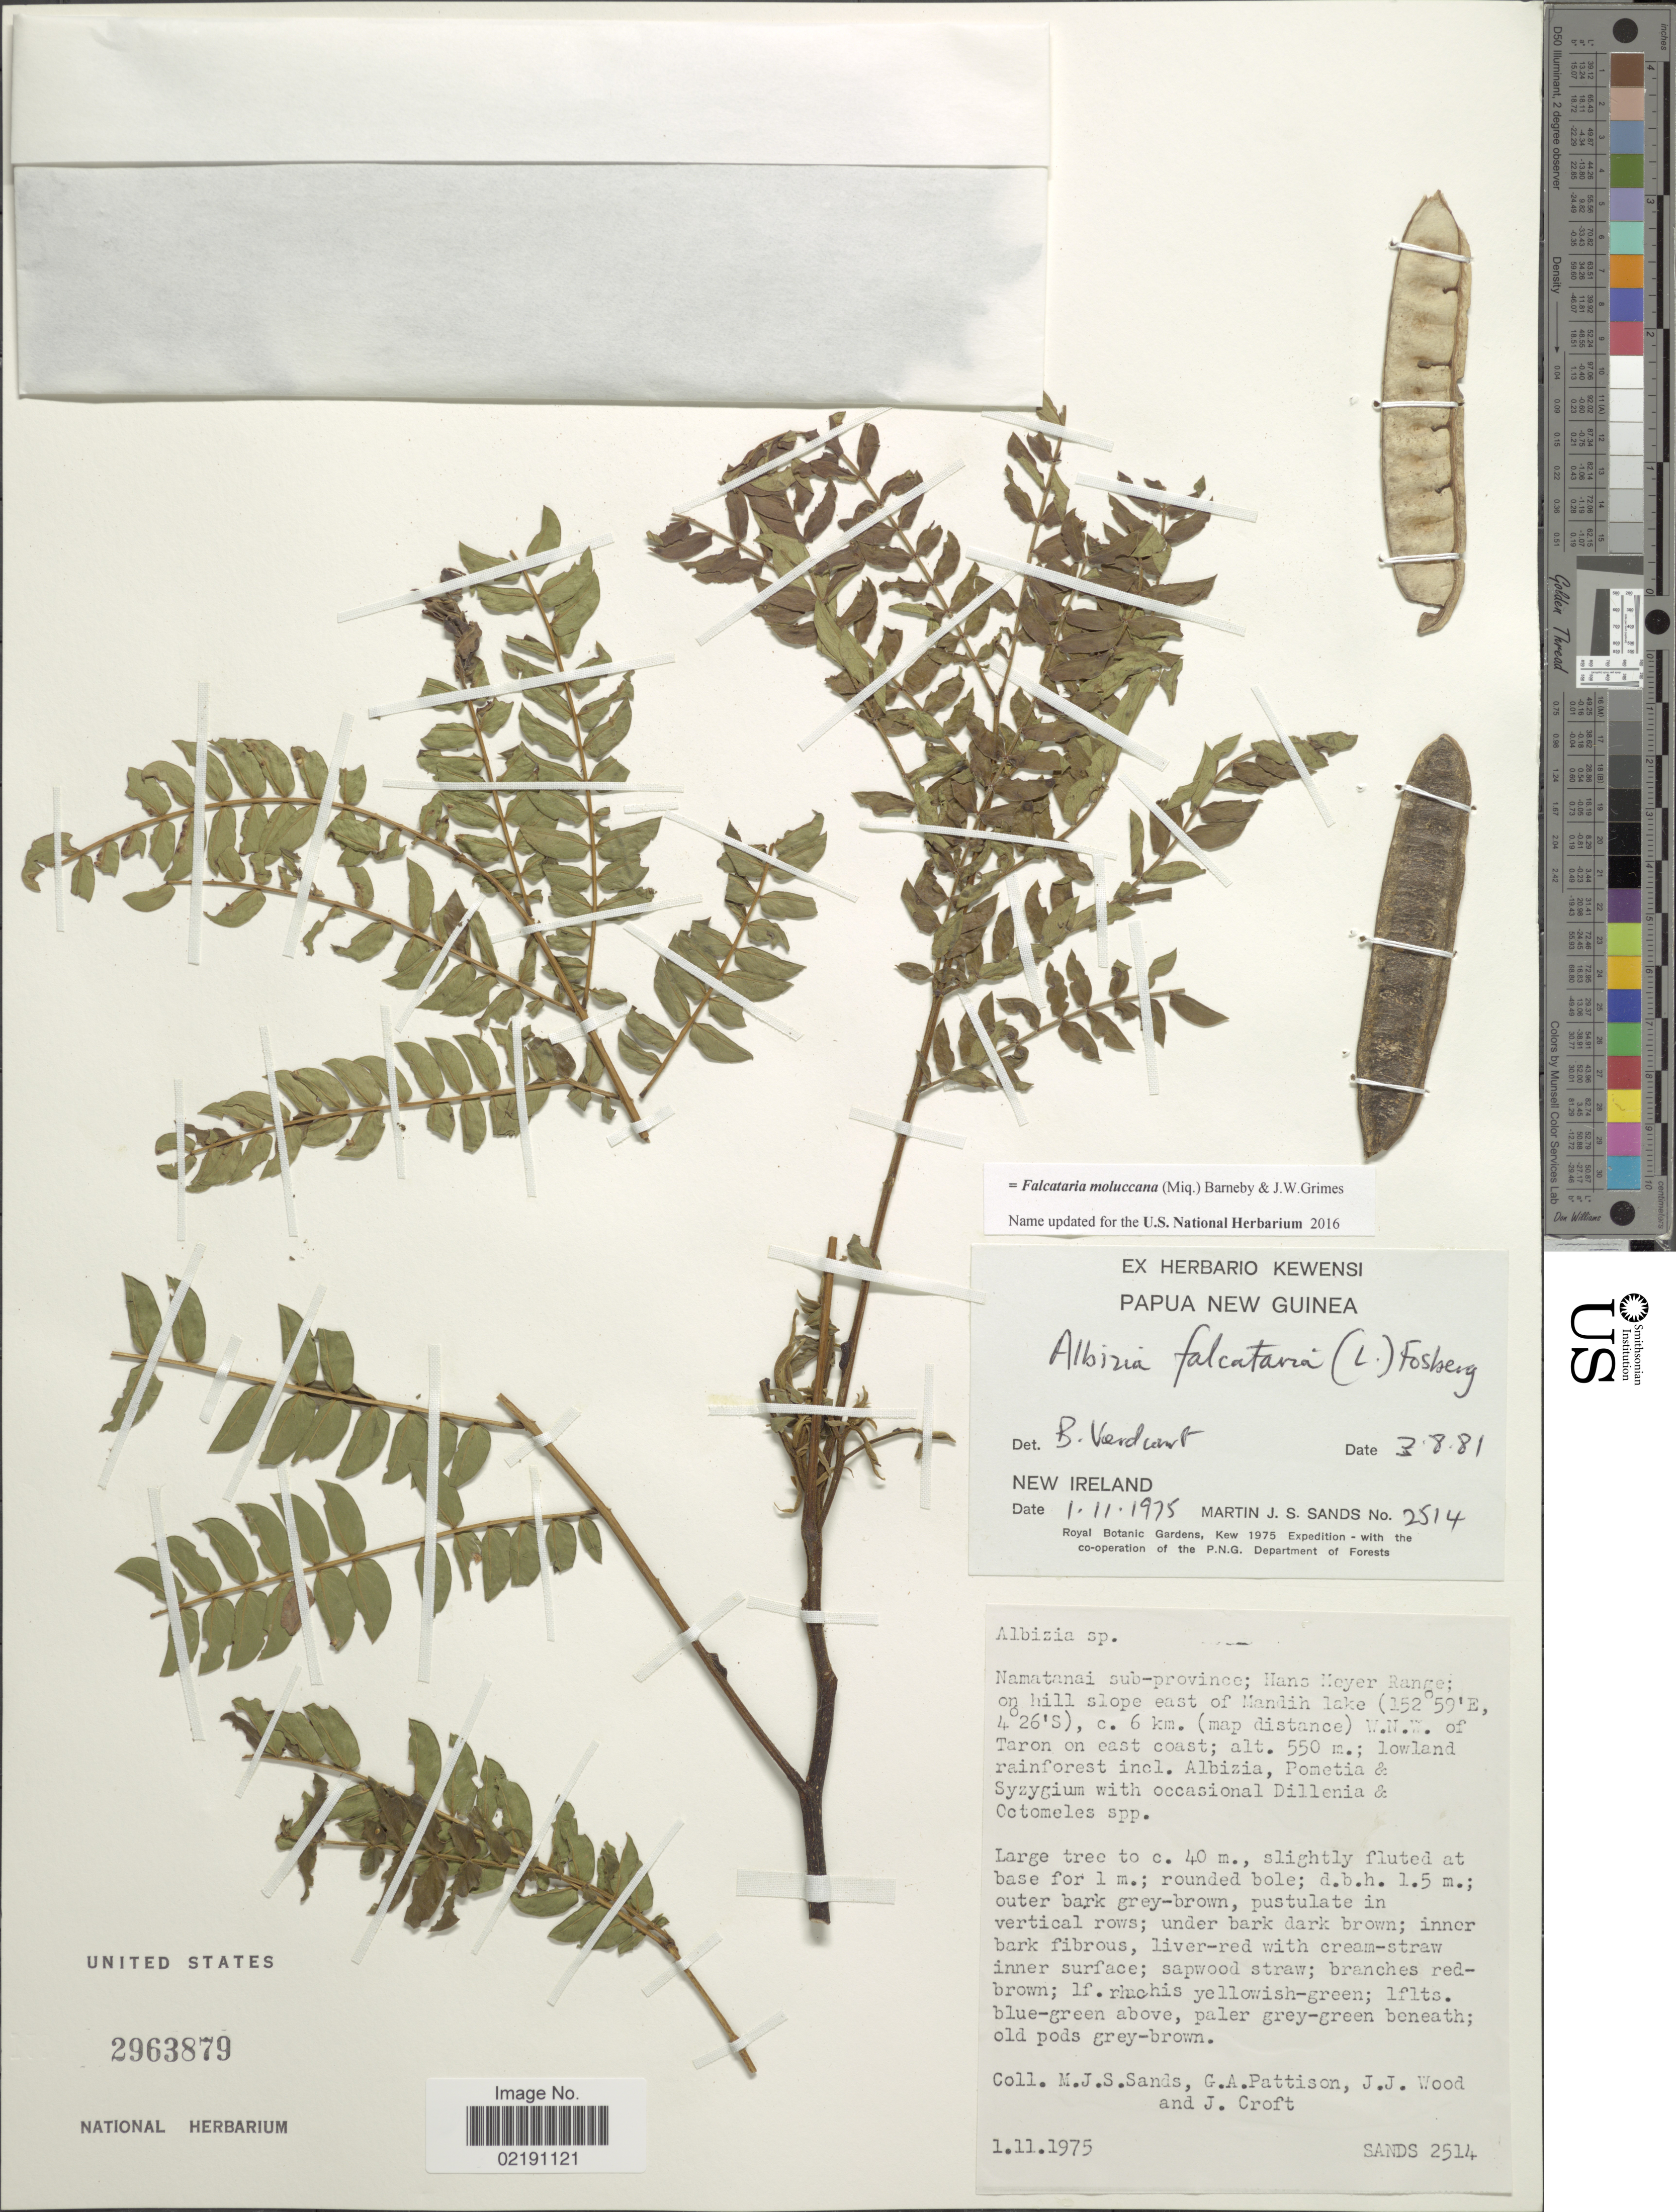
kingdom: Plantae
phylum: Tracheophyta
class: Magnoliopsida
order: Fabales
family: Fabaceae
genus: Falcataria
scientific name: Falcataria moluccana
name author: (Miq.) Barneby & Grimes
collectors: M. Sands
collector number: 2514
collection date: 1975-11-01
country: Papua New Guinea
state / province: New Ireland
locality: New Ireland. Namatanai sub-province; Hans Meyer Range; on hill slope east of Mandih lake, c. 6 km. (map distance) W.N.W. of Taron on east coast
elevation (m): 550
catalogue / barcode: US 2963879